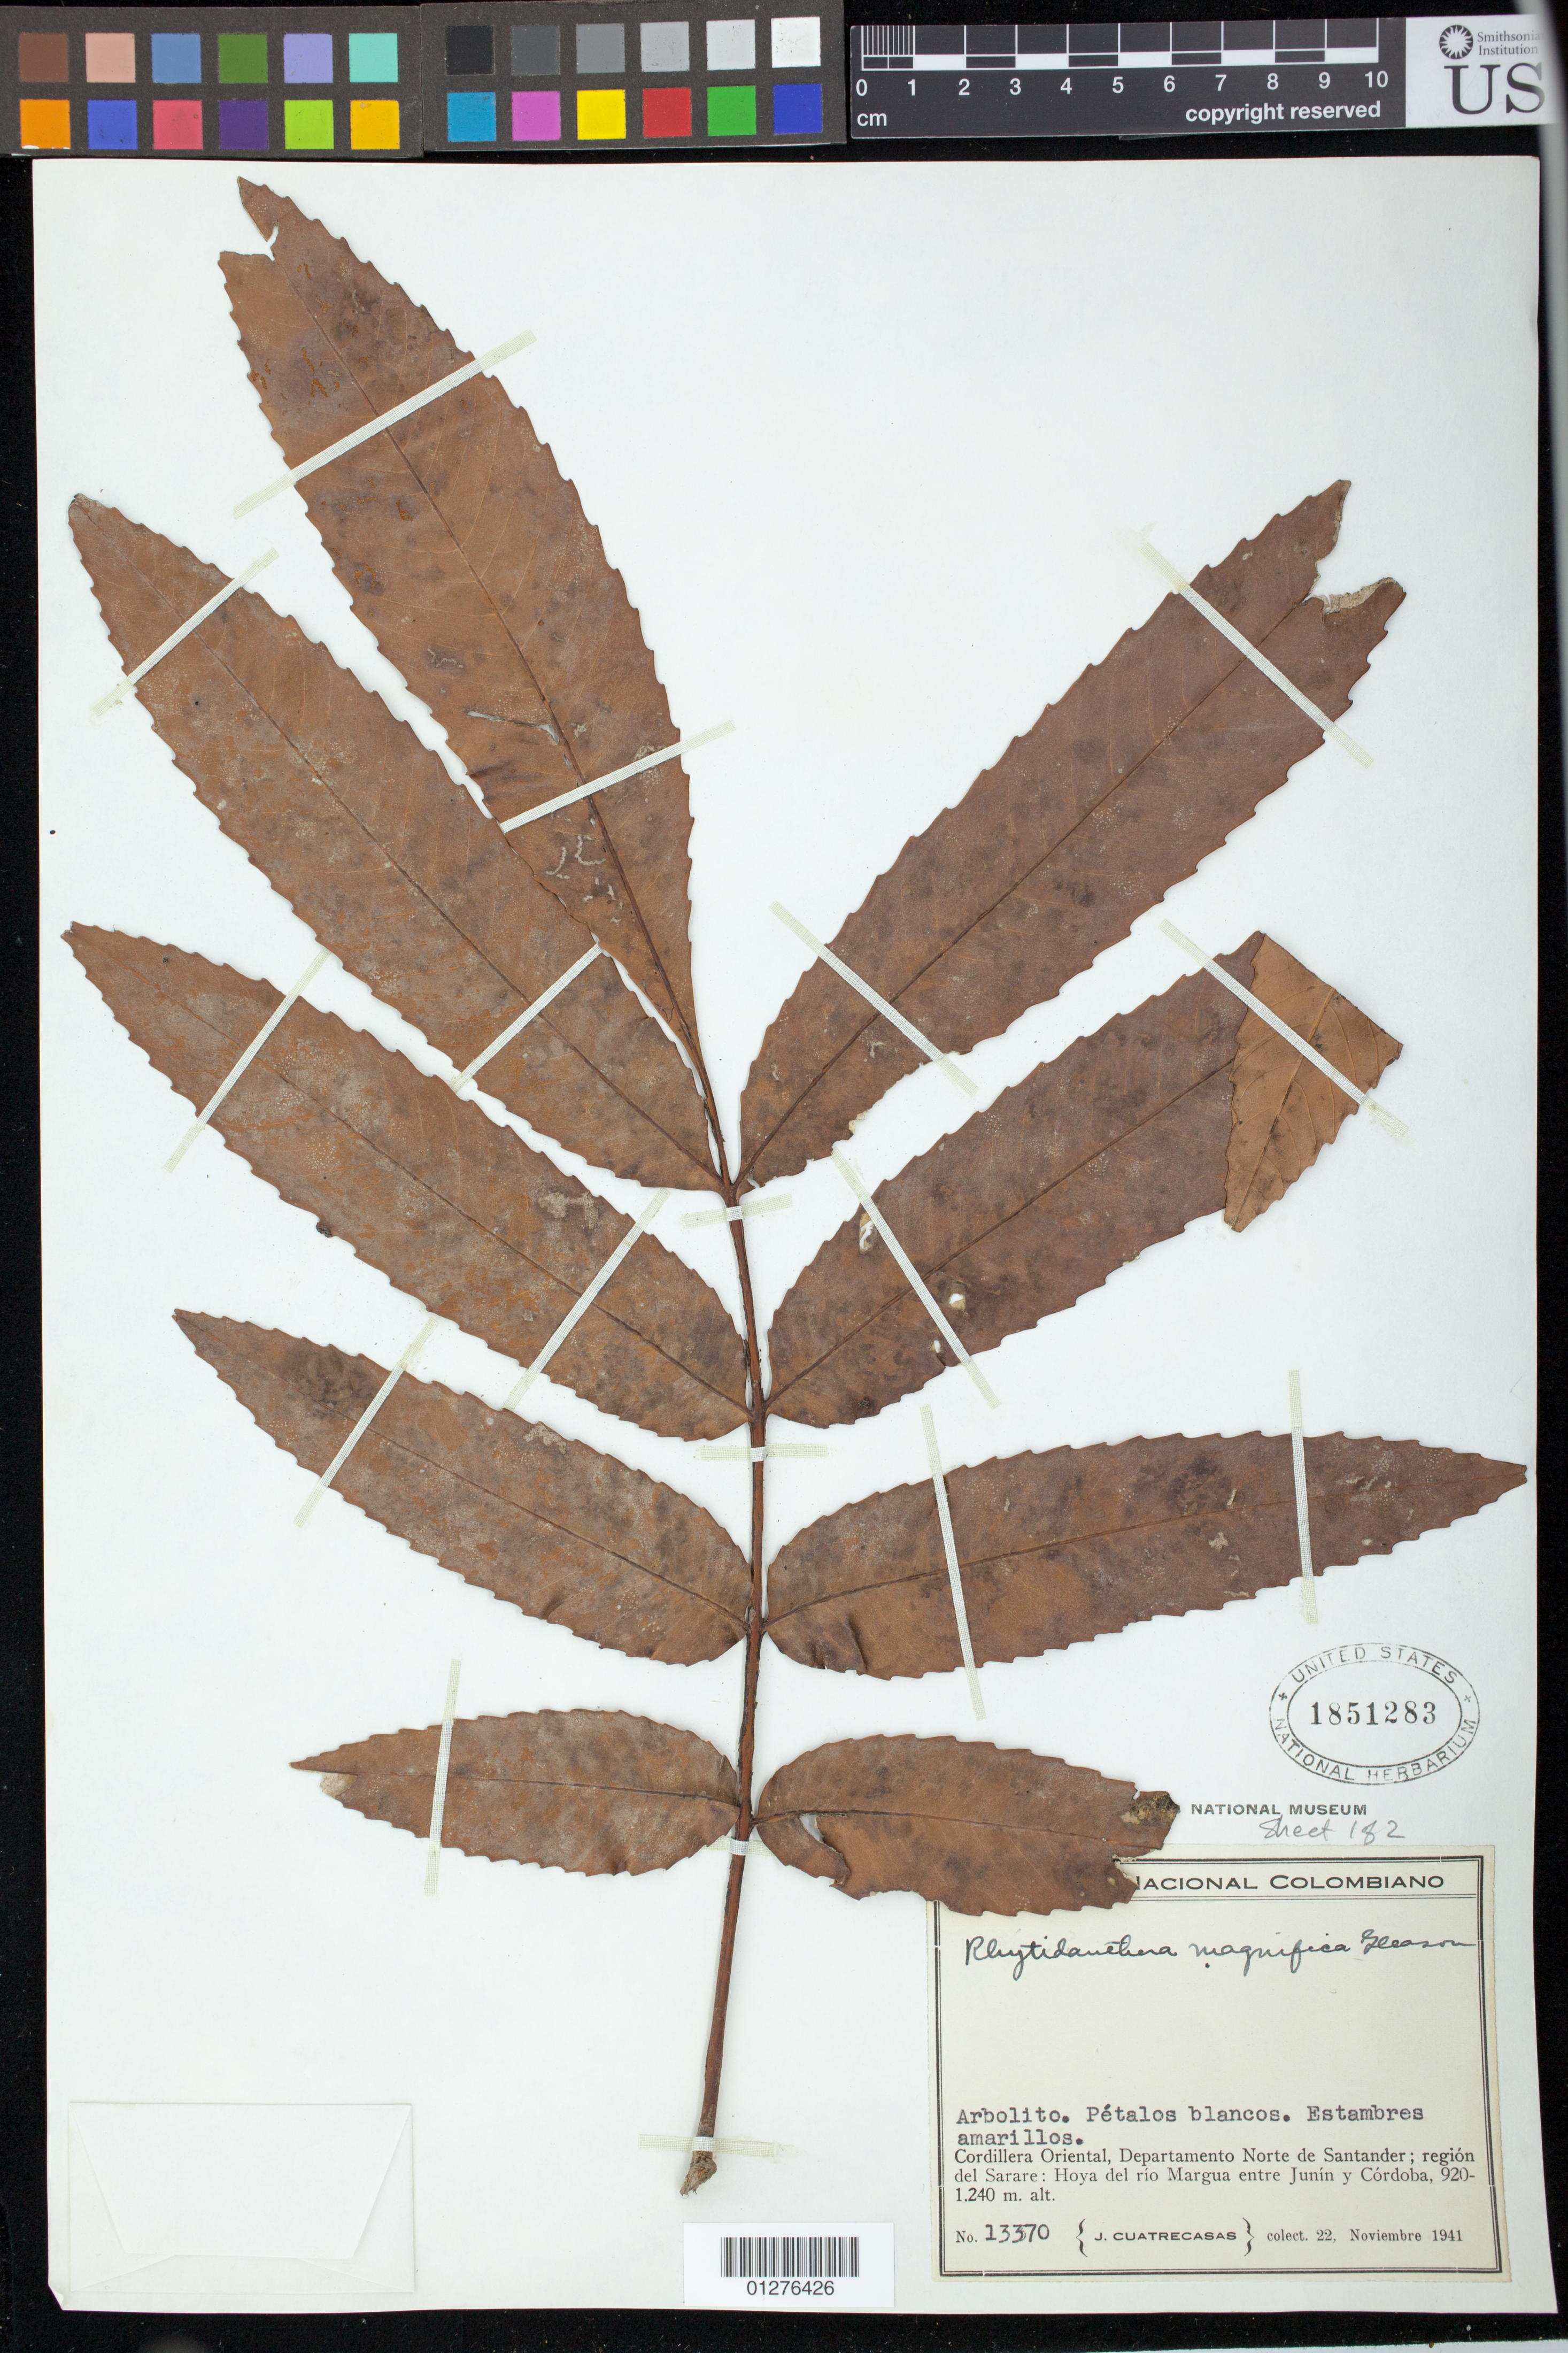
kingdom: Plantae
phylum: Tracheophyta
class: Magnoliopsida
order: Malpighiales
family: Ochnaceae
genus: Rhytidanthera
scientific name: Rhytidanthera splendida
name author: (Planch.) Tiegh.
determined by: Reinales, Sandra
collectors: J. Cuatrecasas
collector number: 13370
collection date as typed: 22 Nov 1941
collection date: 1941-11-22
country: Colombia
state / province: Norte de Santander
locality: Region del Sarare, Hoya del Rio Margua between Junin and Cordoba.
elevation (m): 920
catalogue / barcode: US 1851283